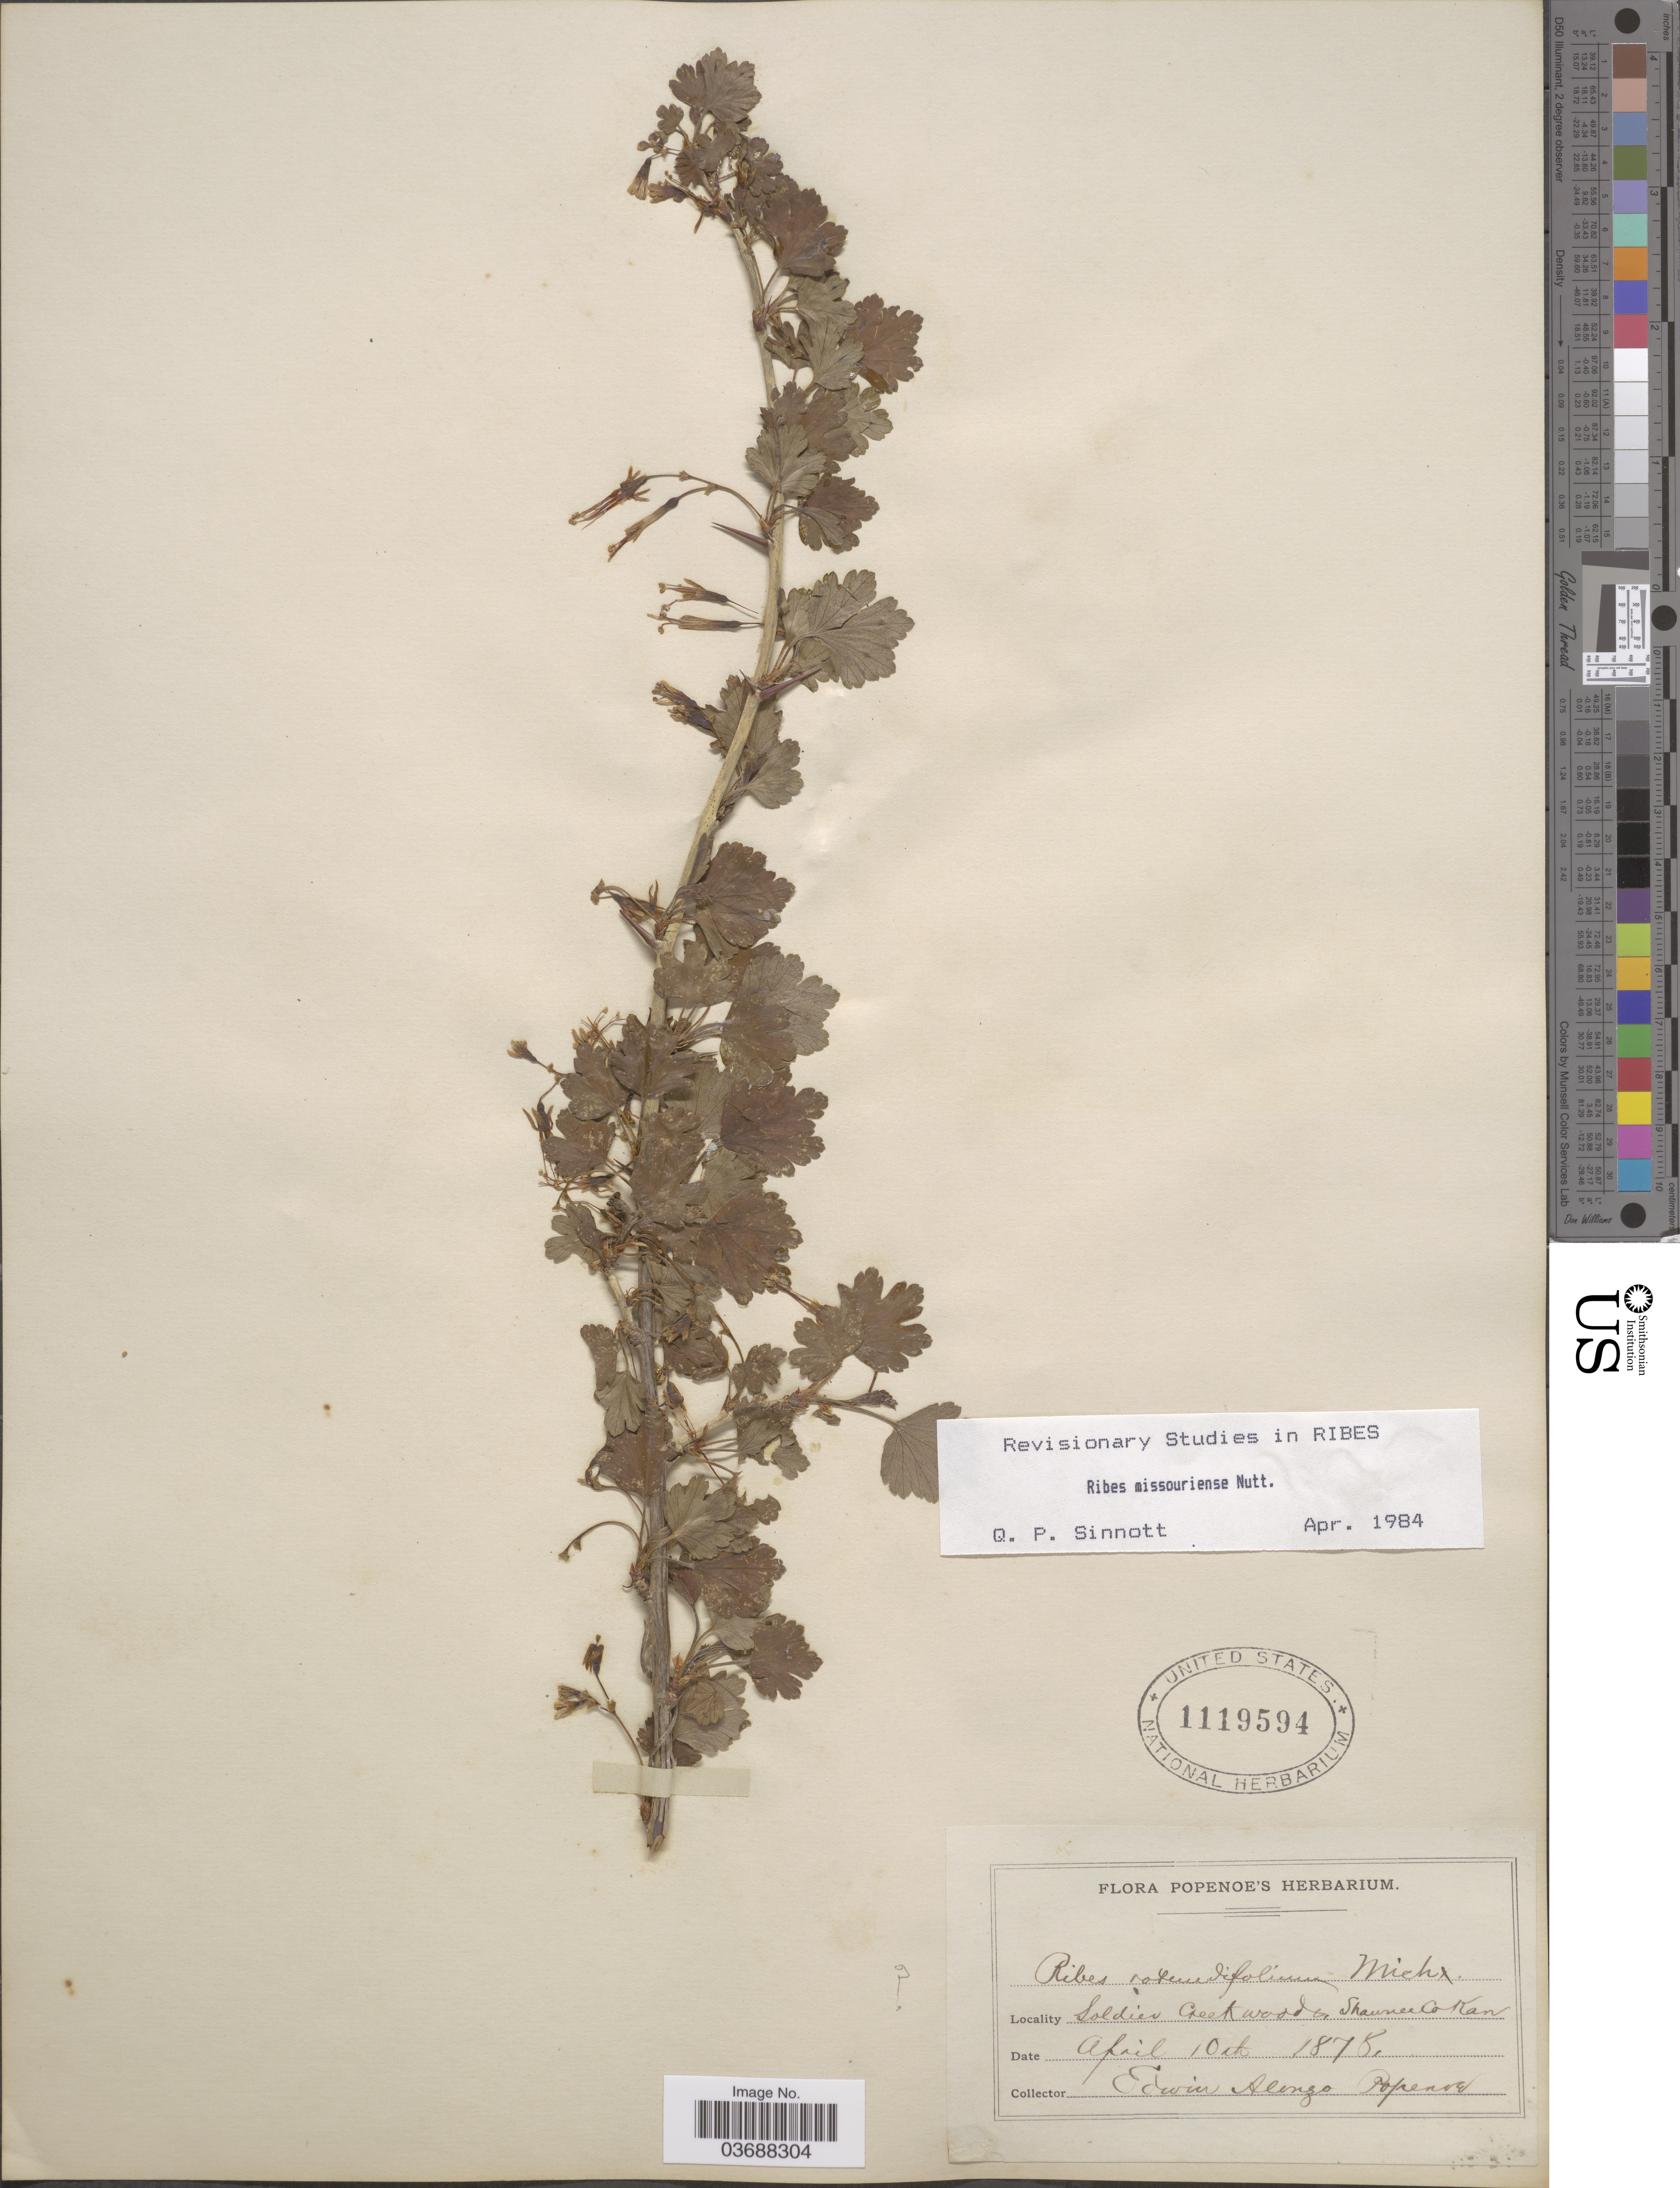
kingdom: Plantae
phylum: Tracheophyta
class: Magnoliopsida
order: Saxifragales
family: Grossulariaceae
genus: Ribes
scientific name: Ribes missouriense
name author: Nutt.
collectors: E. A. Popenoe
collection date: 1878-04-10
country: United States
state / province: Kansas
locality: Soldier Creek woods, Shawnee Co.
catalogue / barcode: US 1119594